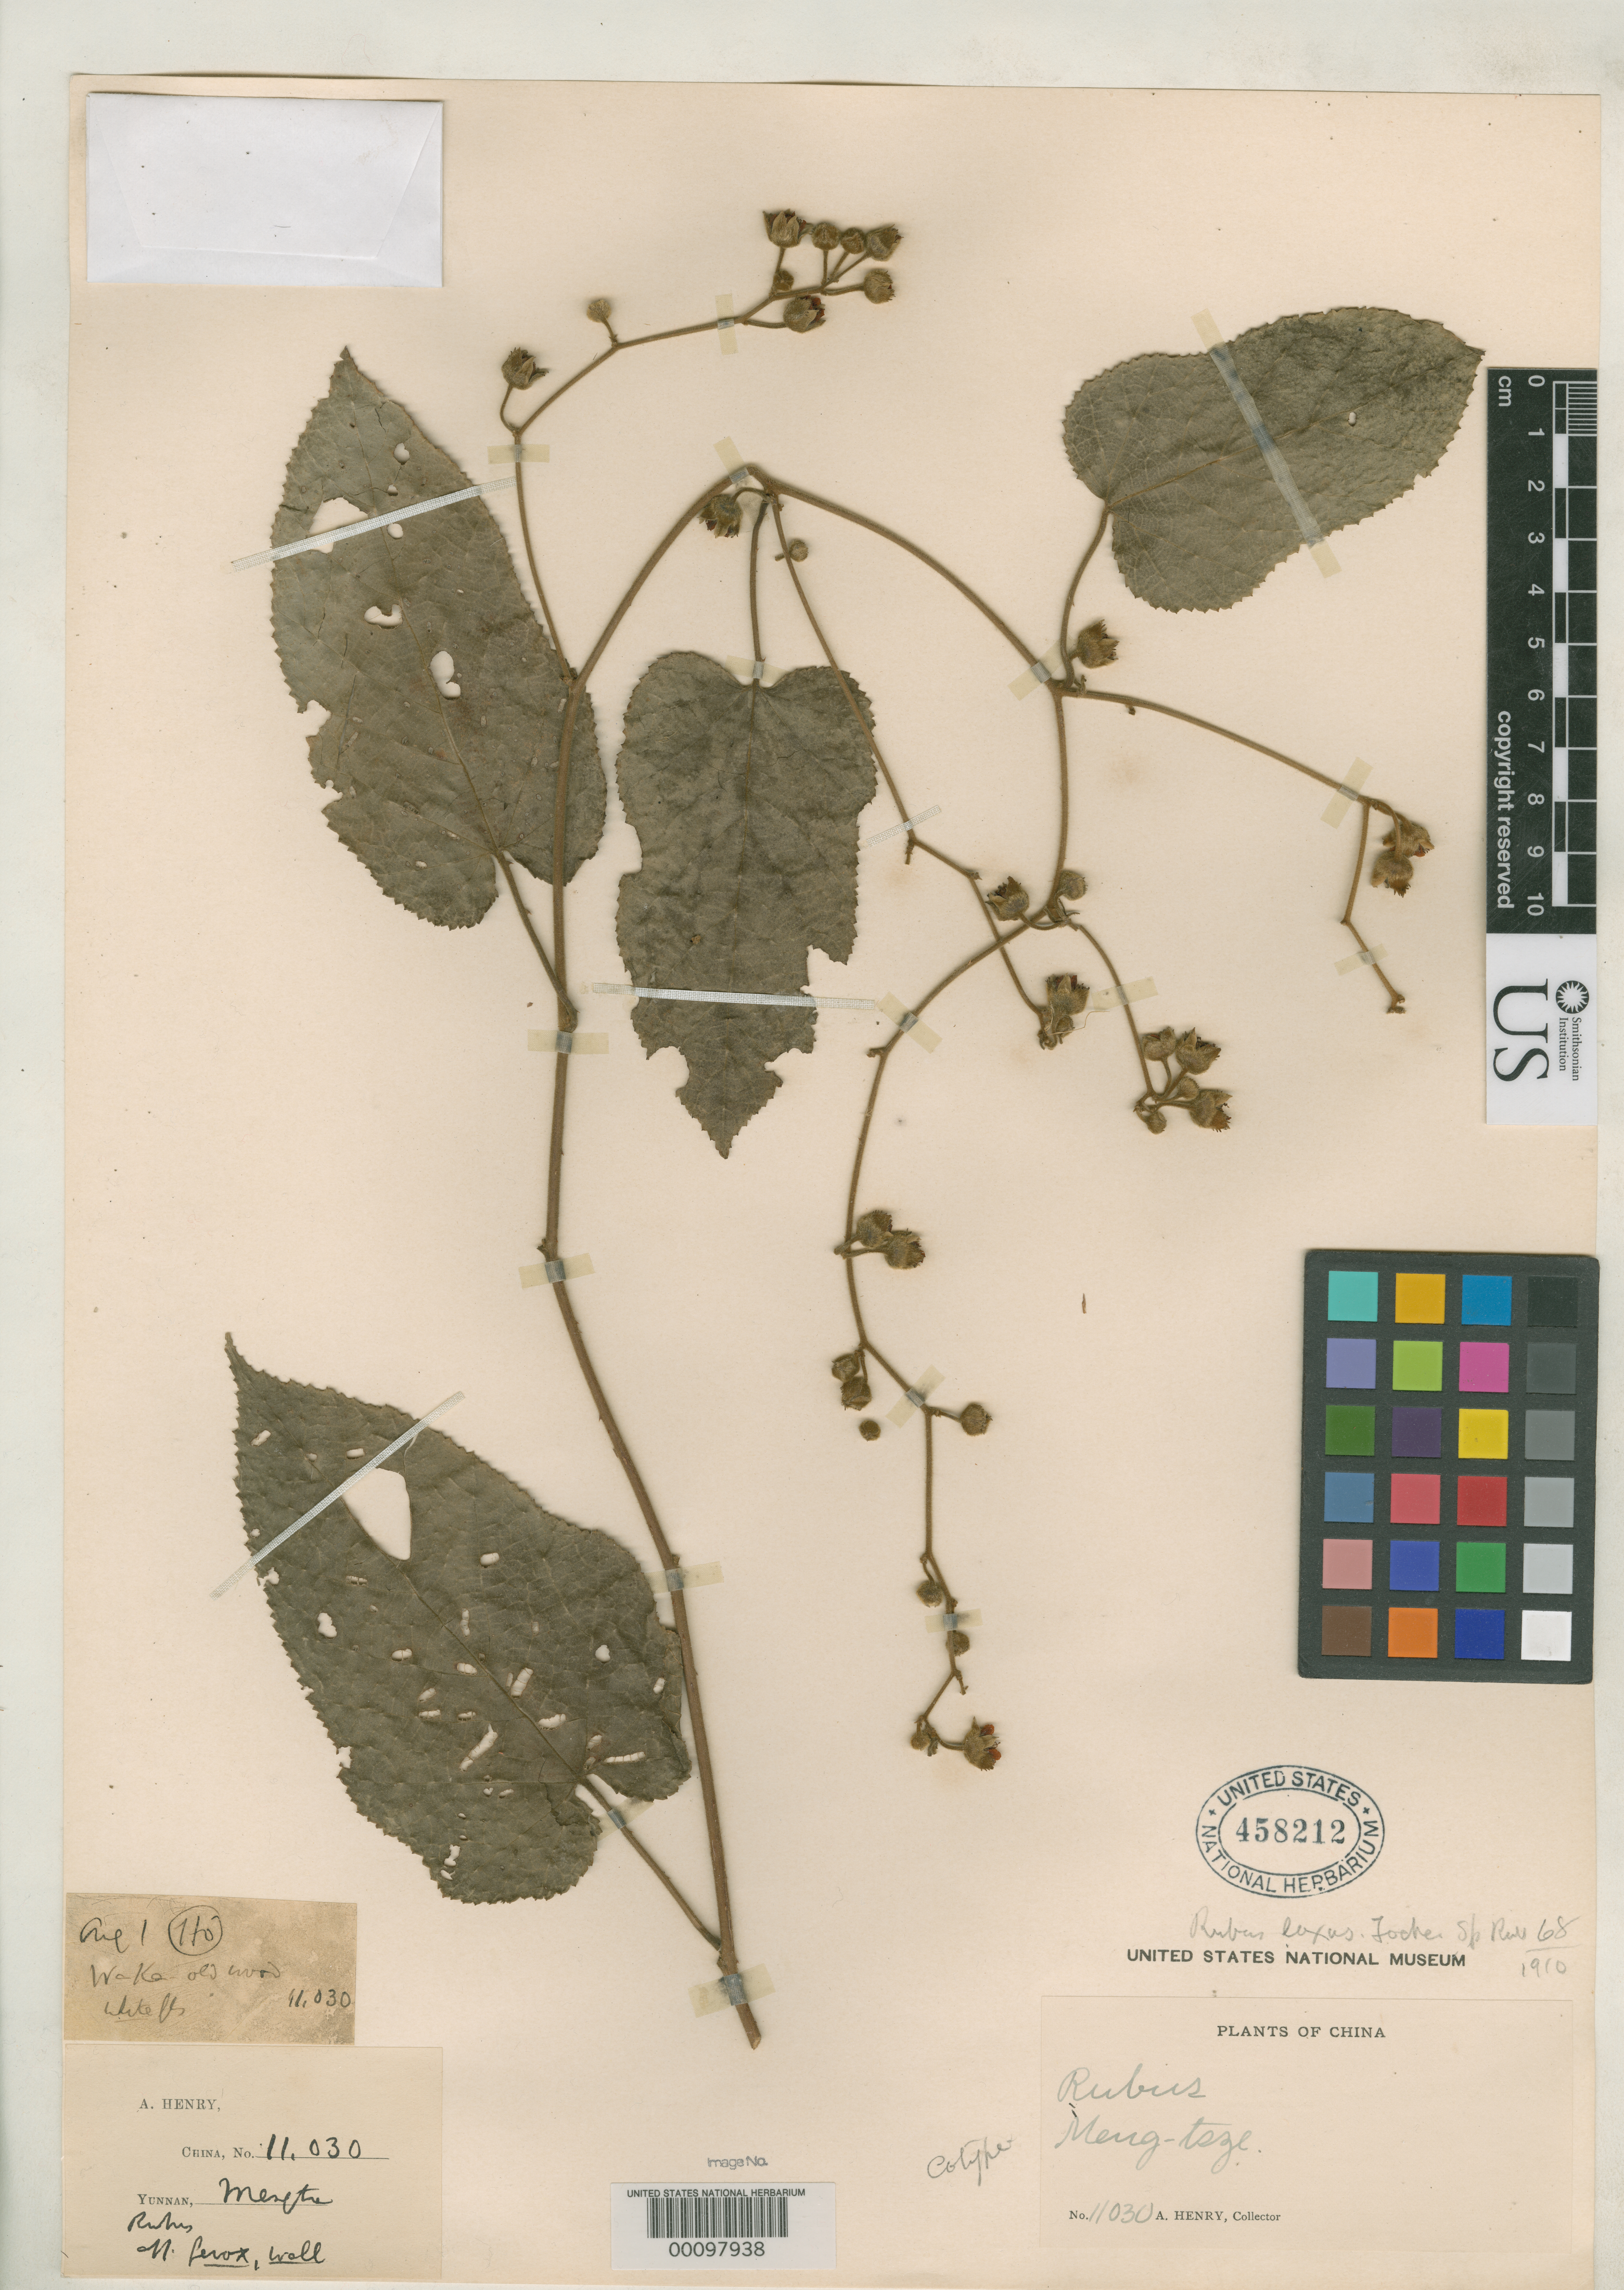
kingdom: Plantae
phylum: Tracheophyta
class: Magnoliopsida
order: Rosales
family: Rosaceae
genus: Rubus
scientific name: Rubus laxus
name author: Focke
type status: Isotype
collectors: A. Henry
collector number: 11030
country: China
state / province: Yunnan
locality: Meng-tsze.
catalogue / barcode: US 458212